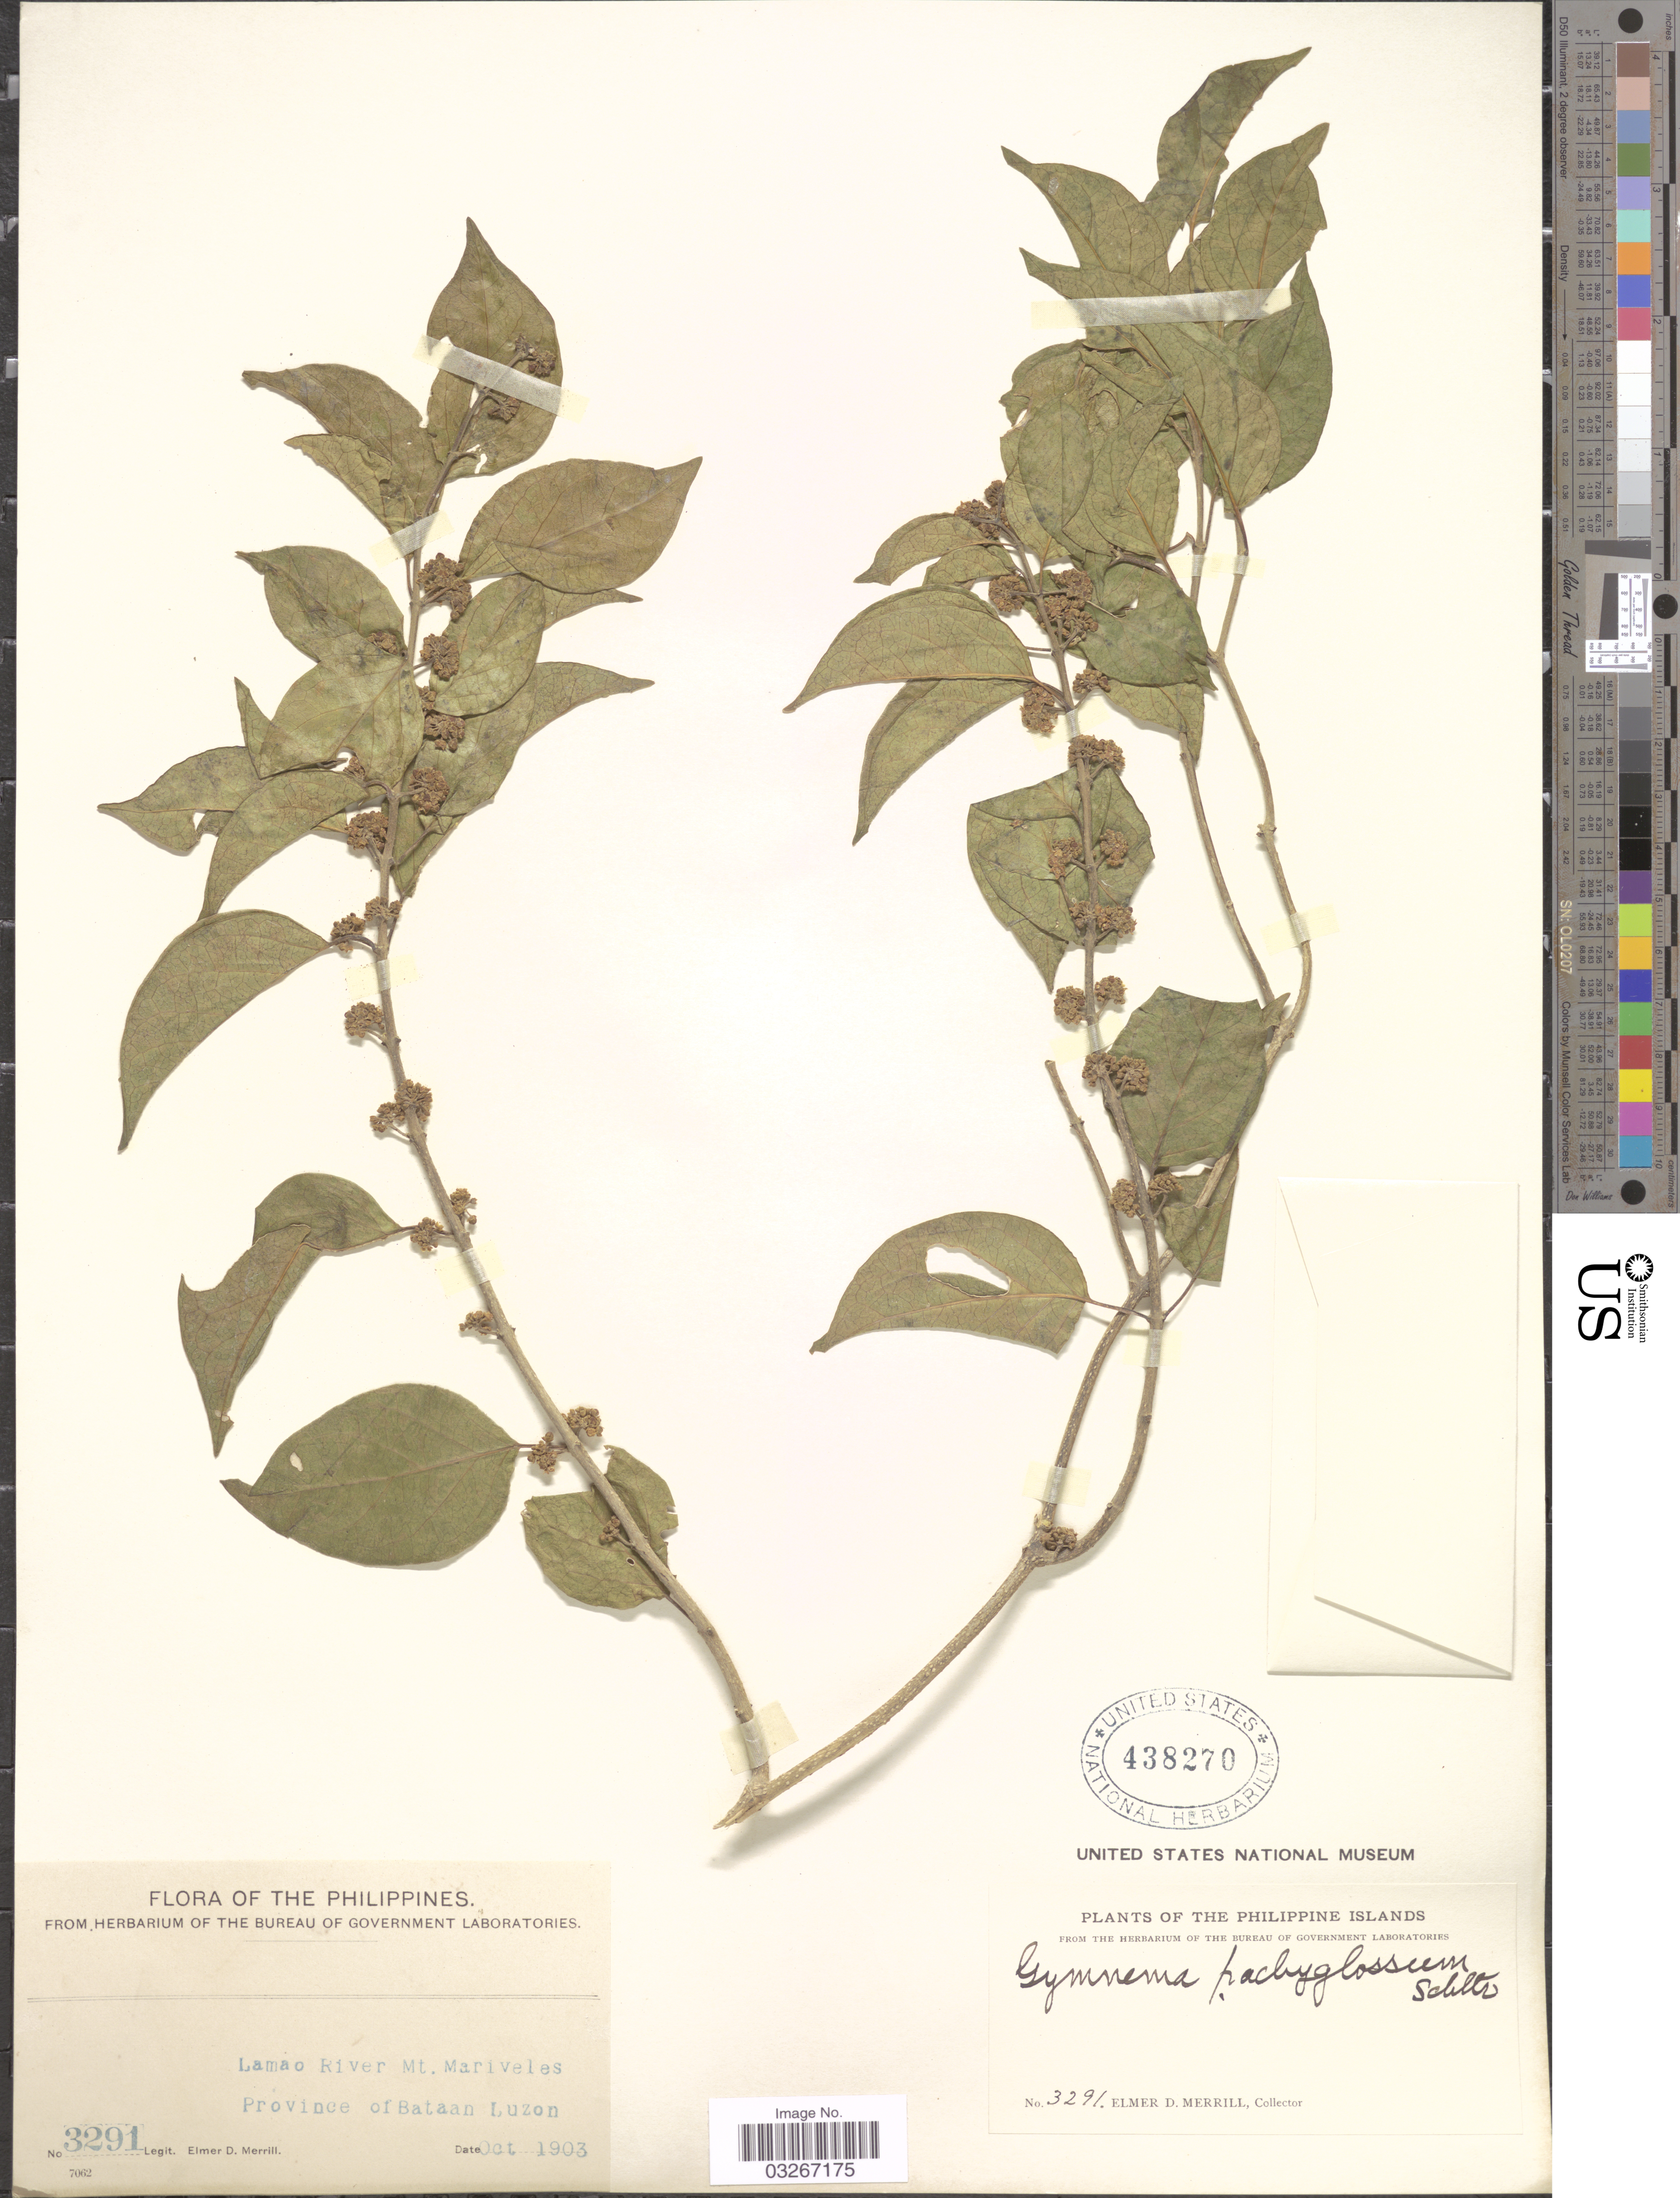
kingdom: Plantae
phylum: Tracheophyta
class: Magnoliopsida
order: Gentianales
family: Apocynaceae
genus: Gymnema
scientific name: Gymnema pachyglossum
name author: Schltr.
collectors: E. D. Merrill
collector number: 3291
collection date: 1903-10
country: Philippines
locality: Lamao River, Mt. Mariveles. Province of Bataan. Luzon.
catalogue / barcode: US 438270